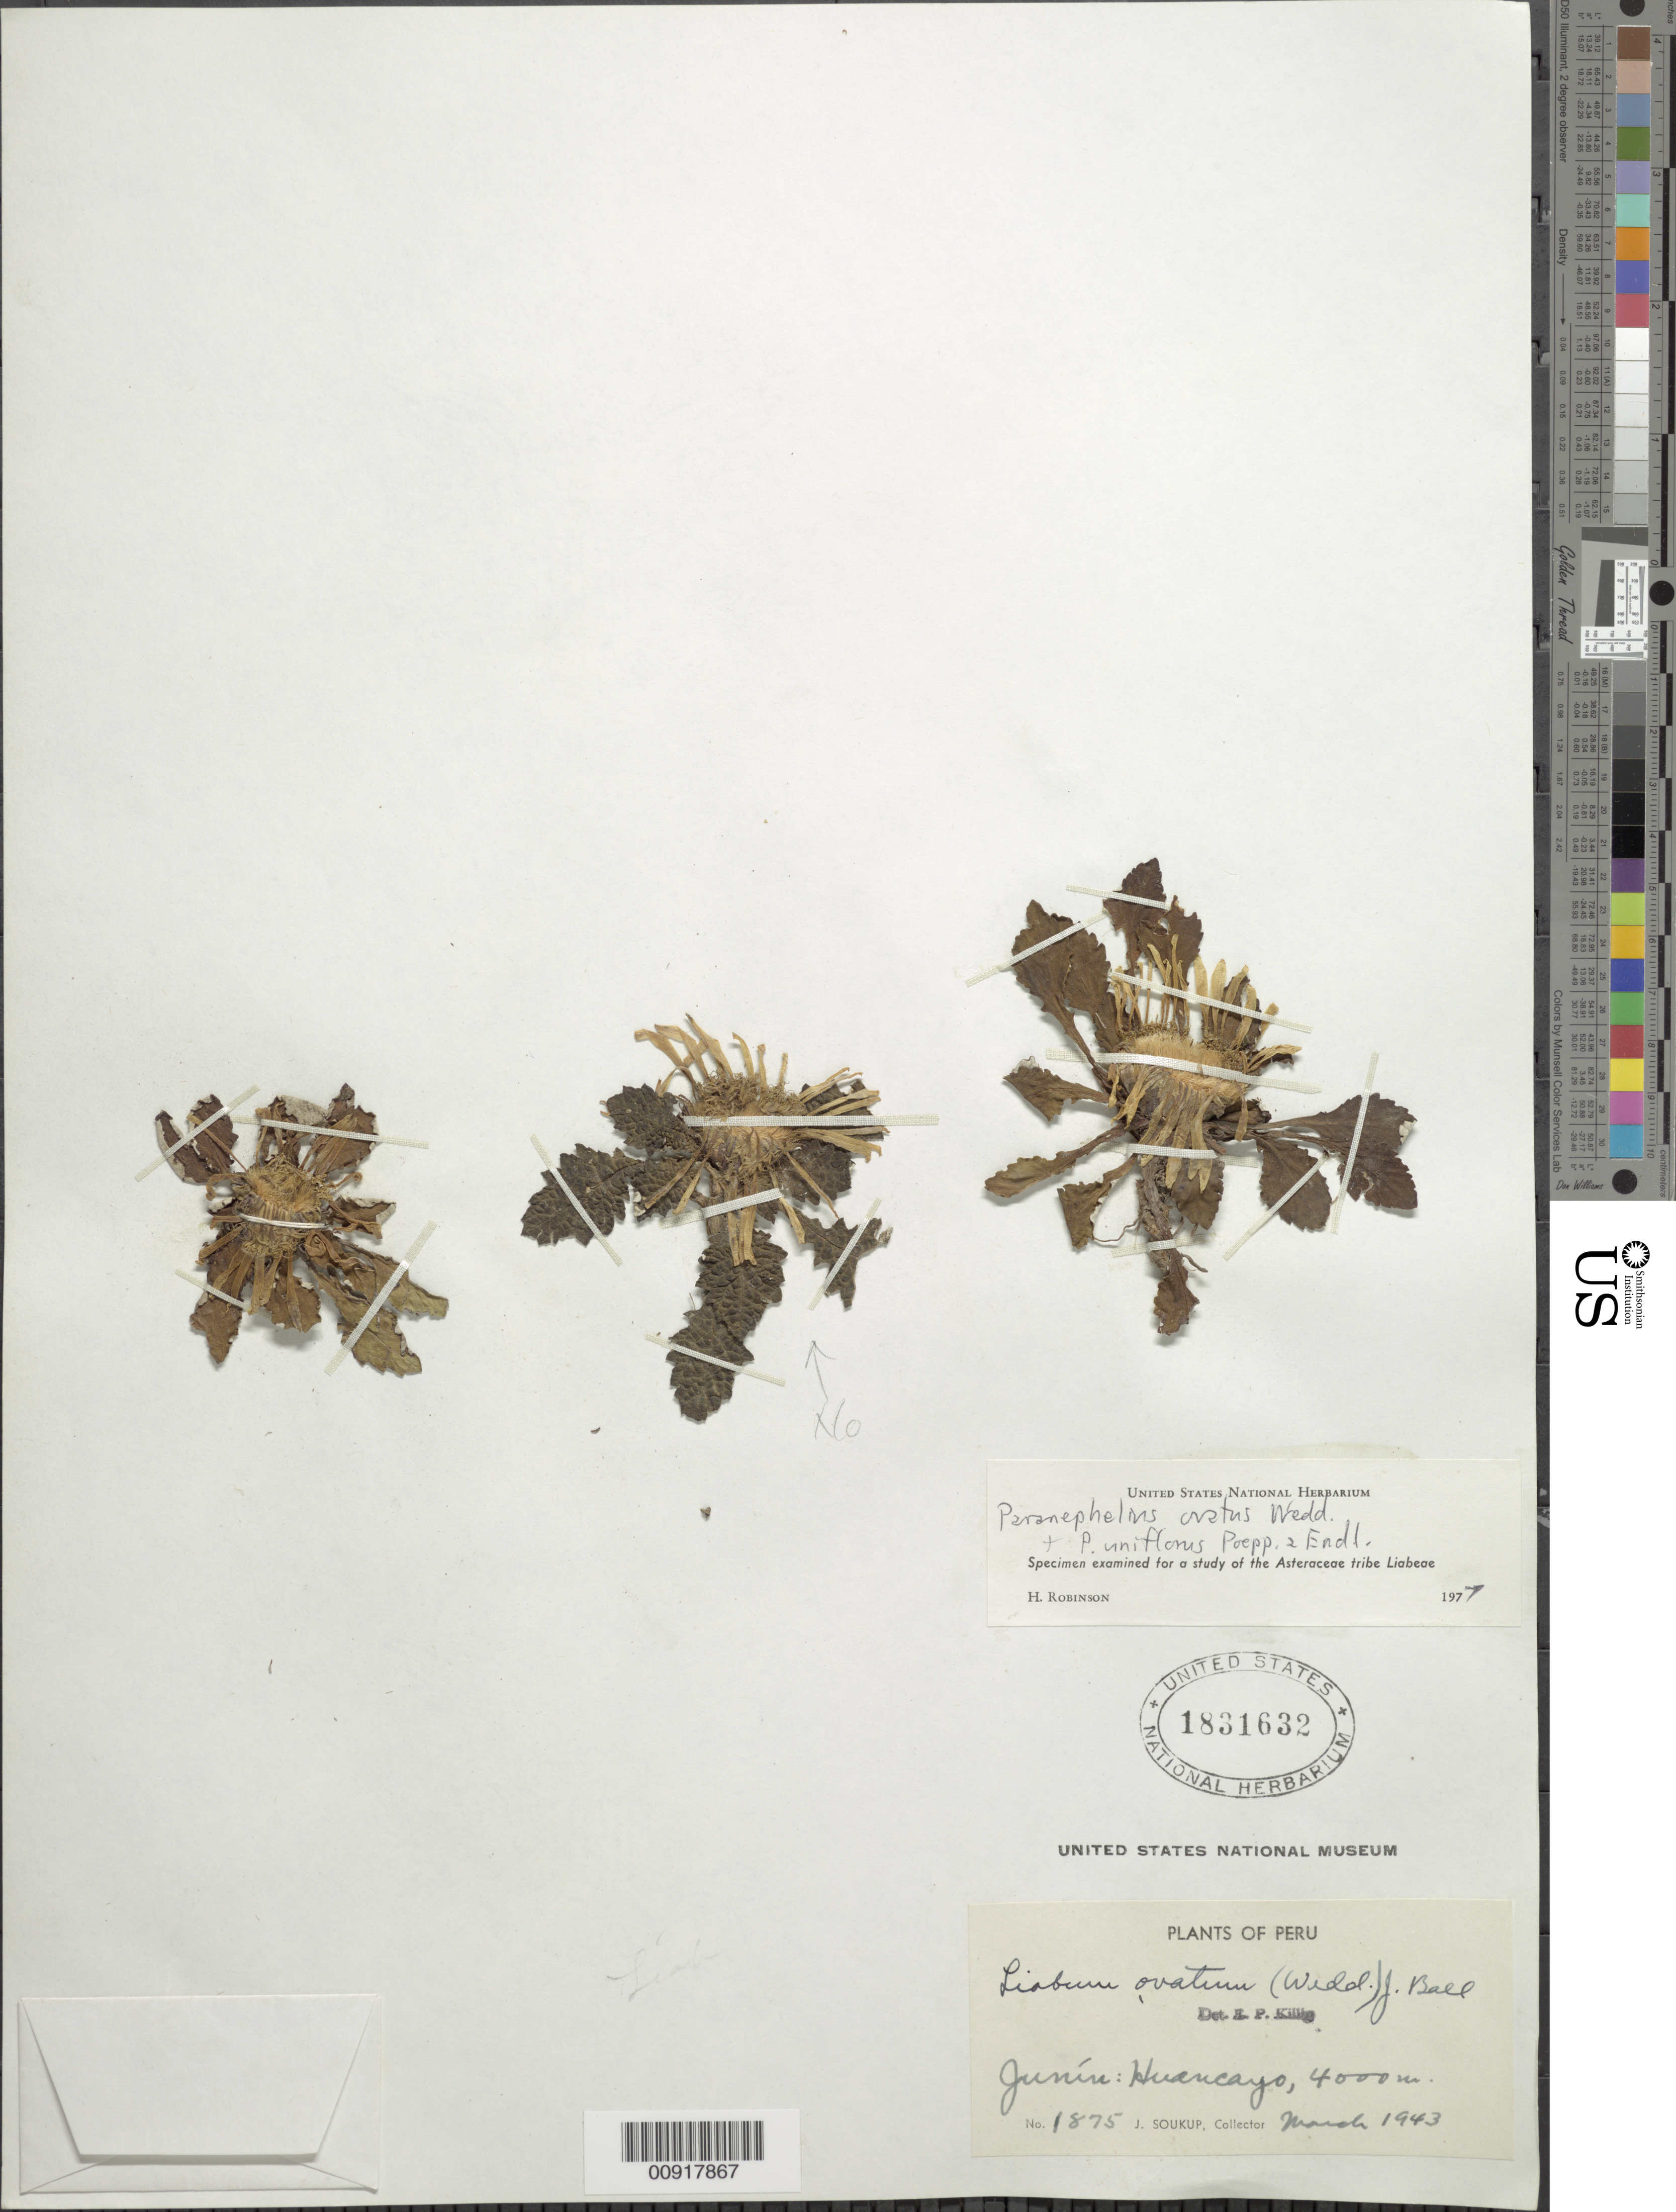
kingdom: Plantae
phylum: Tracheophyta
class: Magnoliopsida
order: Asterales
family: Asteraceae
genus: Paranephelius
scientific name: Paranephelius ovatus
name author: A. Gray ex Wedd.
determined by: Robinson, Harold E., (US)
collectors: J. J. Soukup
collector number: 1875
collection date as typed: March 1943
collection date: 1943-03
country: Peru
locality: Junín: Huancayo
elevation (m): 4000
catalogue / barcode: US 1831632